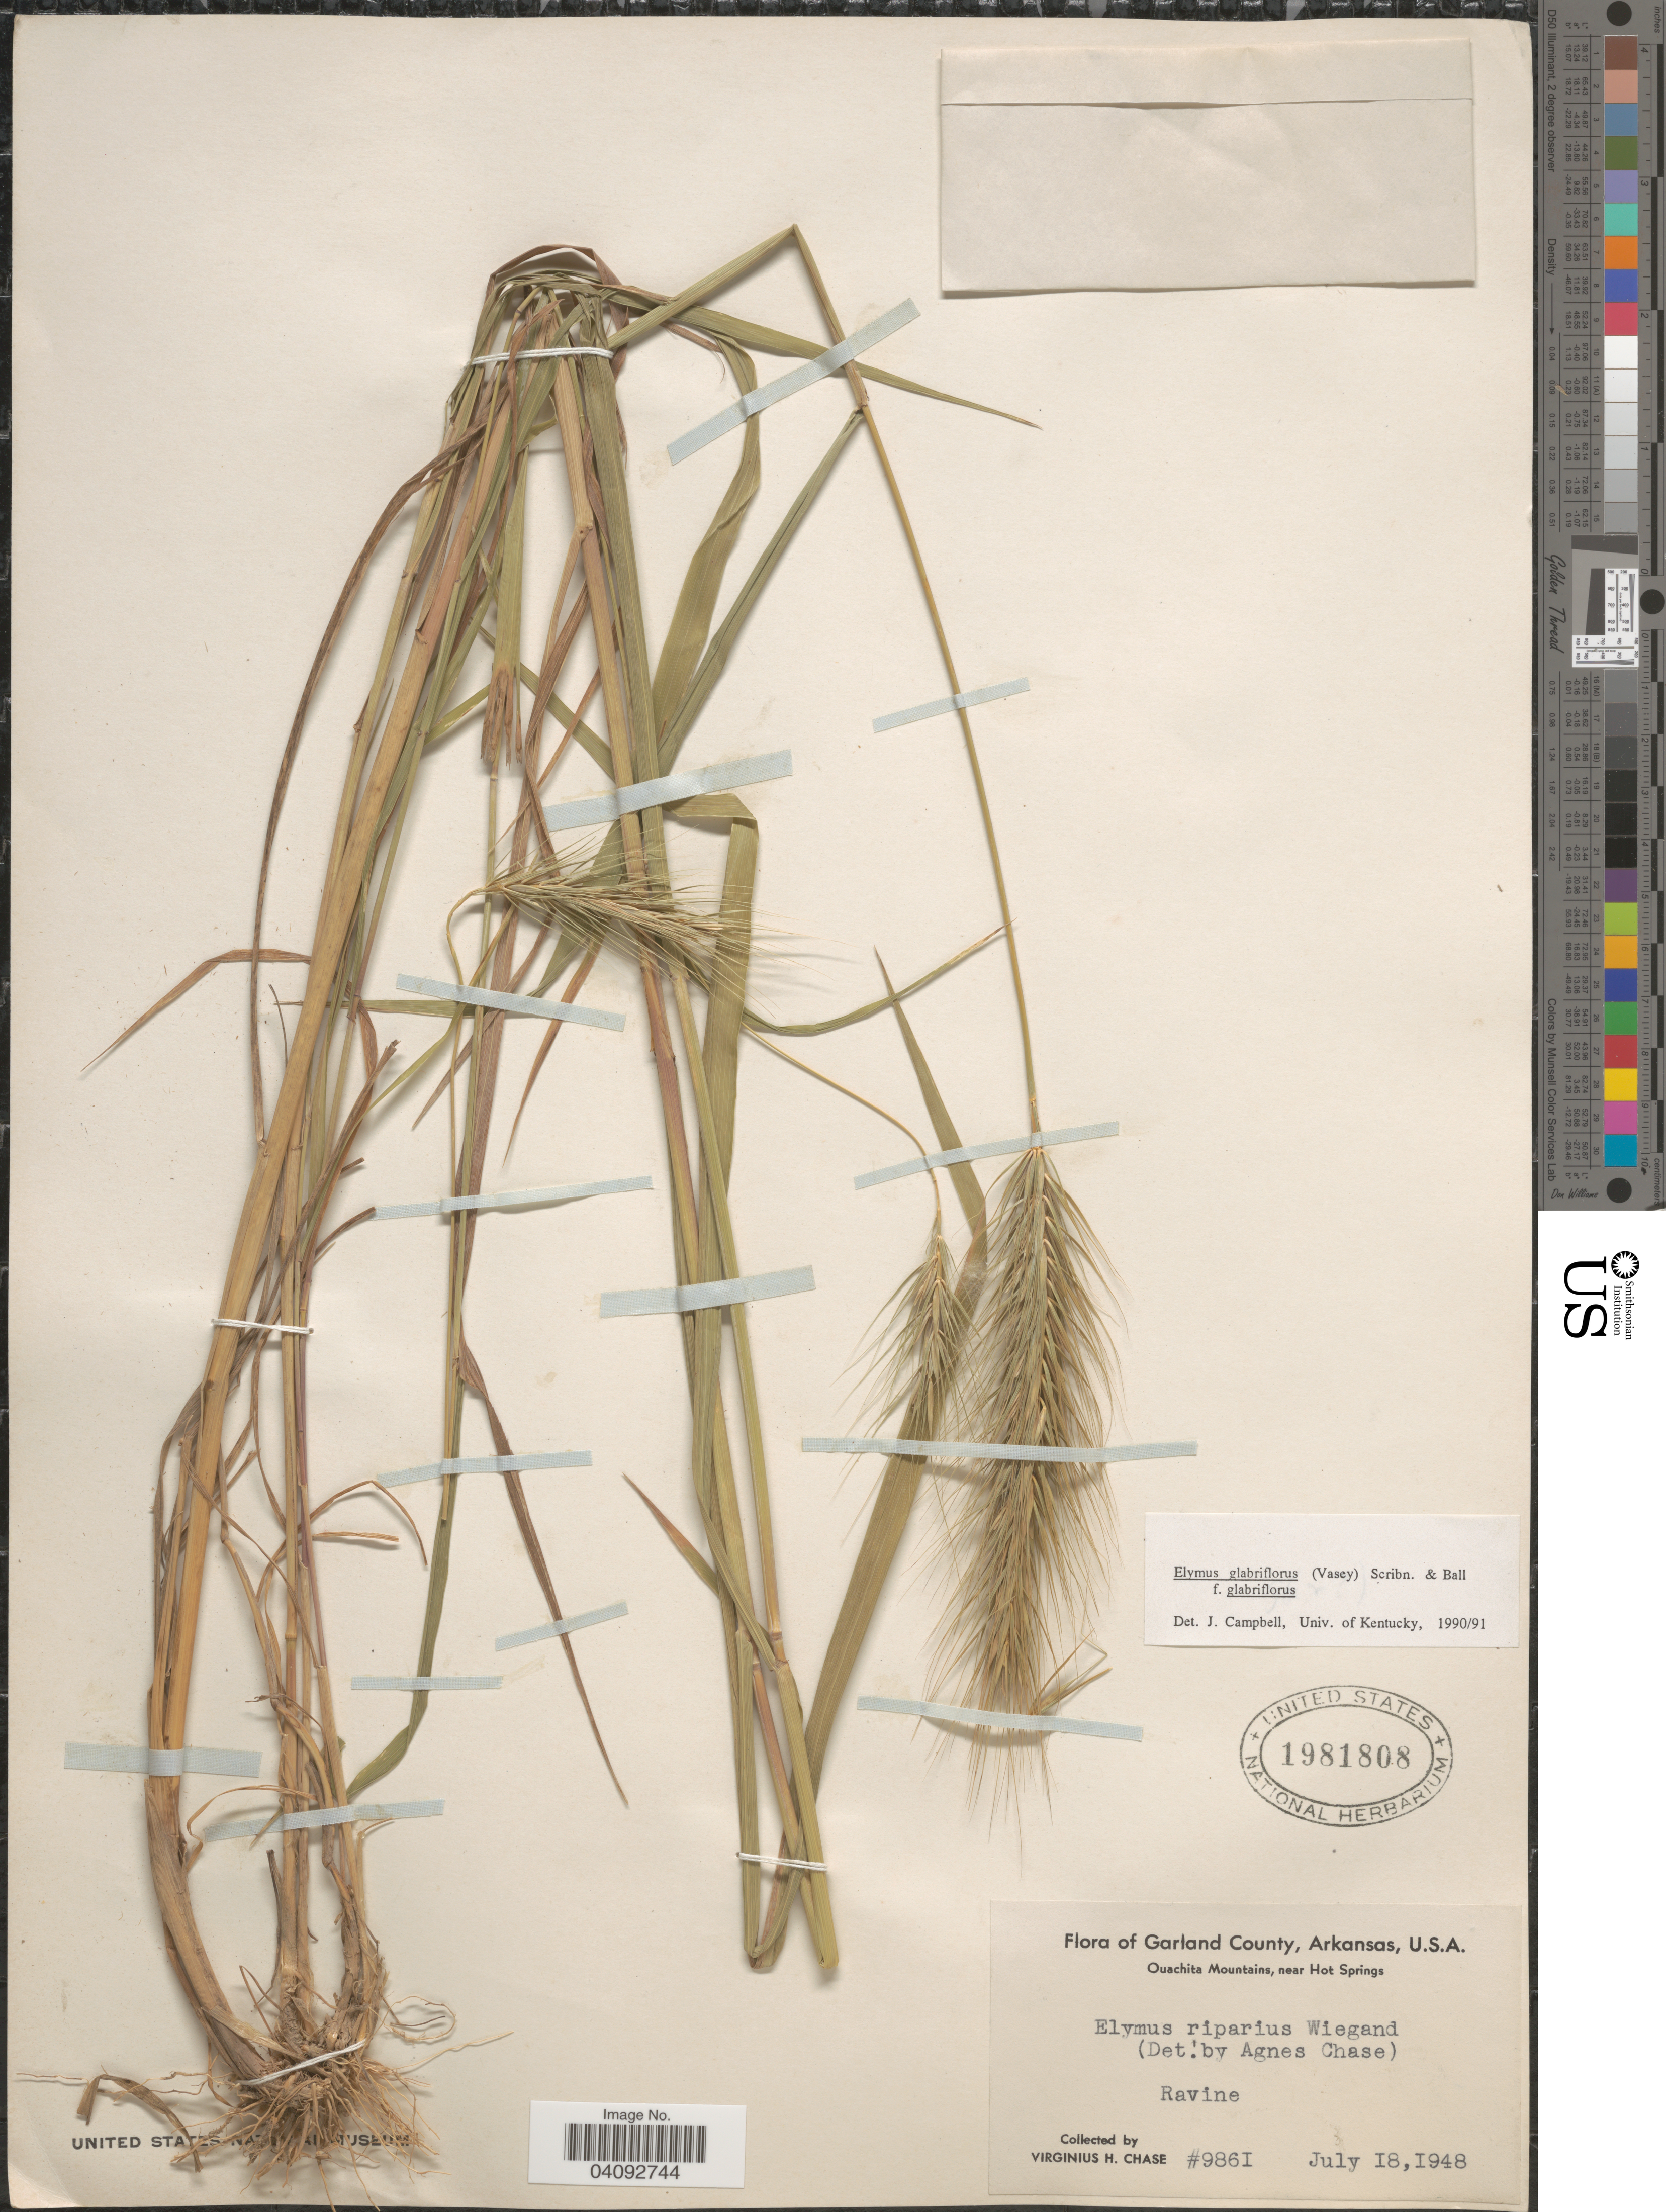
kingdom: Plantae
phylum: Tracheophyta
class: Liliopsida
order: Poales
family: Poaceae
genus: Elymus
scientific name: Elymus glabriflorus var. glabriflorus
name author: (Vasey ex L.H. Dewey) Scribn. & C.R. Ball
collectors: V. H. Chase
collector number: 9861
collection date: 1948-07-18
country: United States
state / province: Arkansas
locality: Garland County. Ouachita Mountains, near Hot Springs. Ravine.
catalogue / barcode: US 1981808